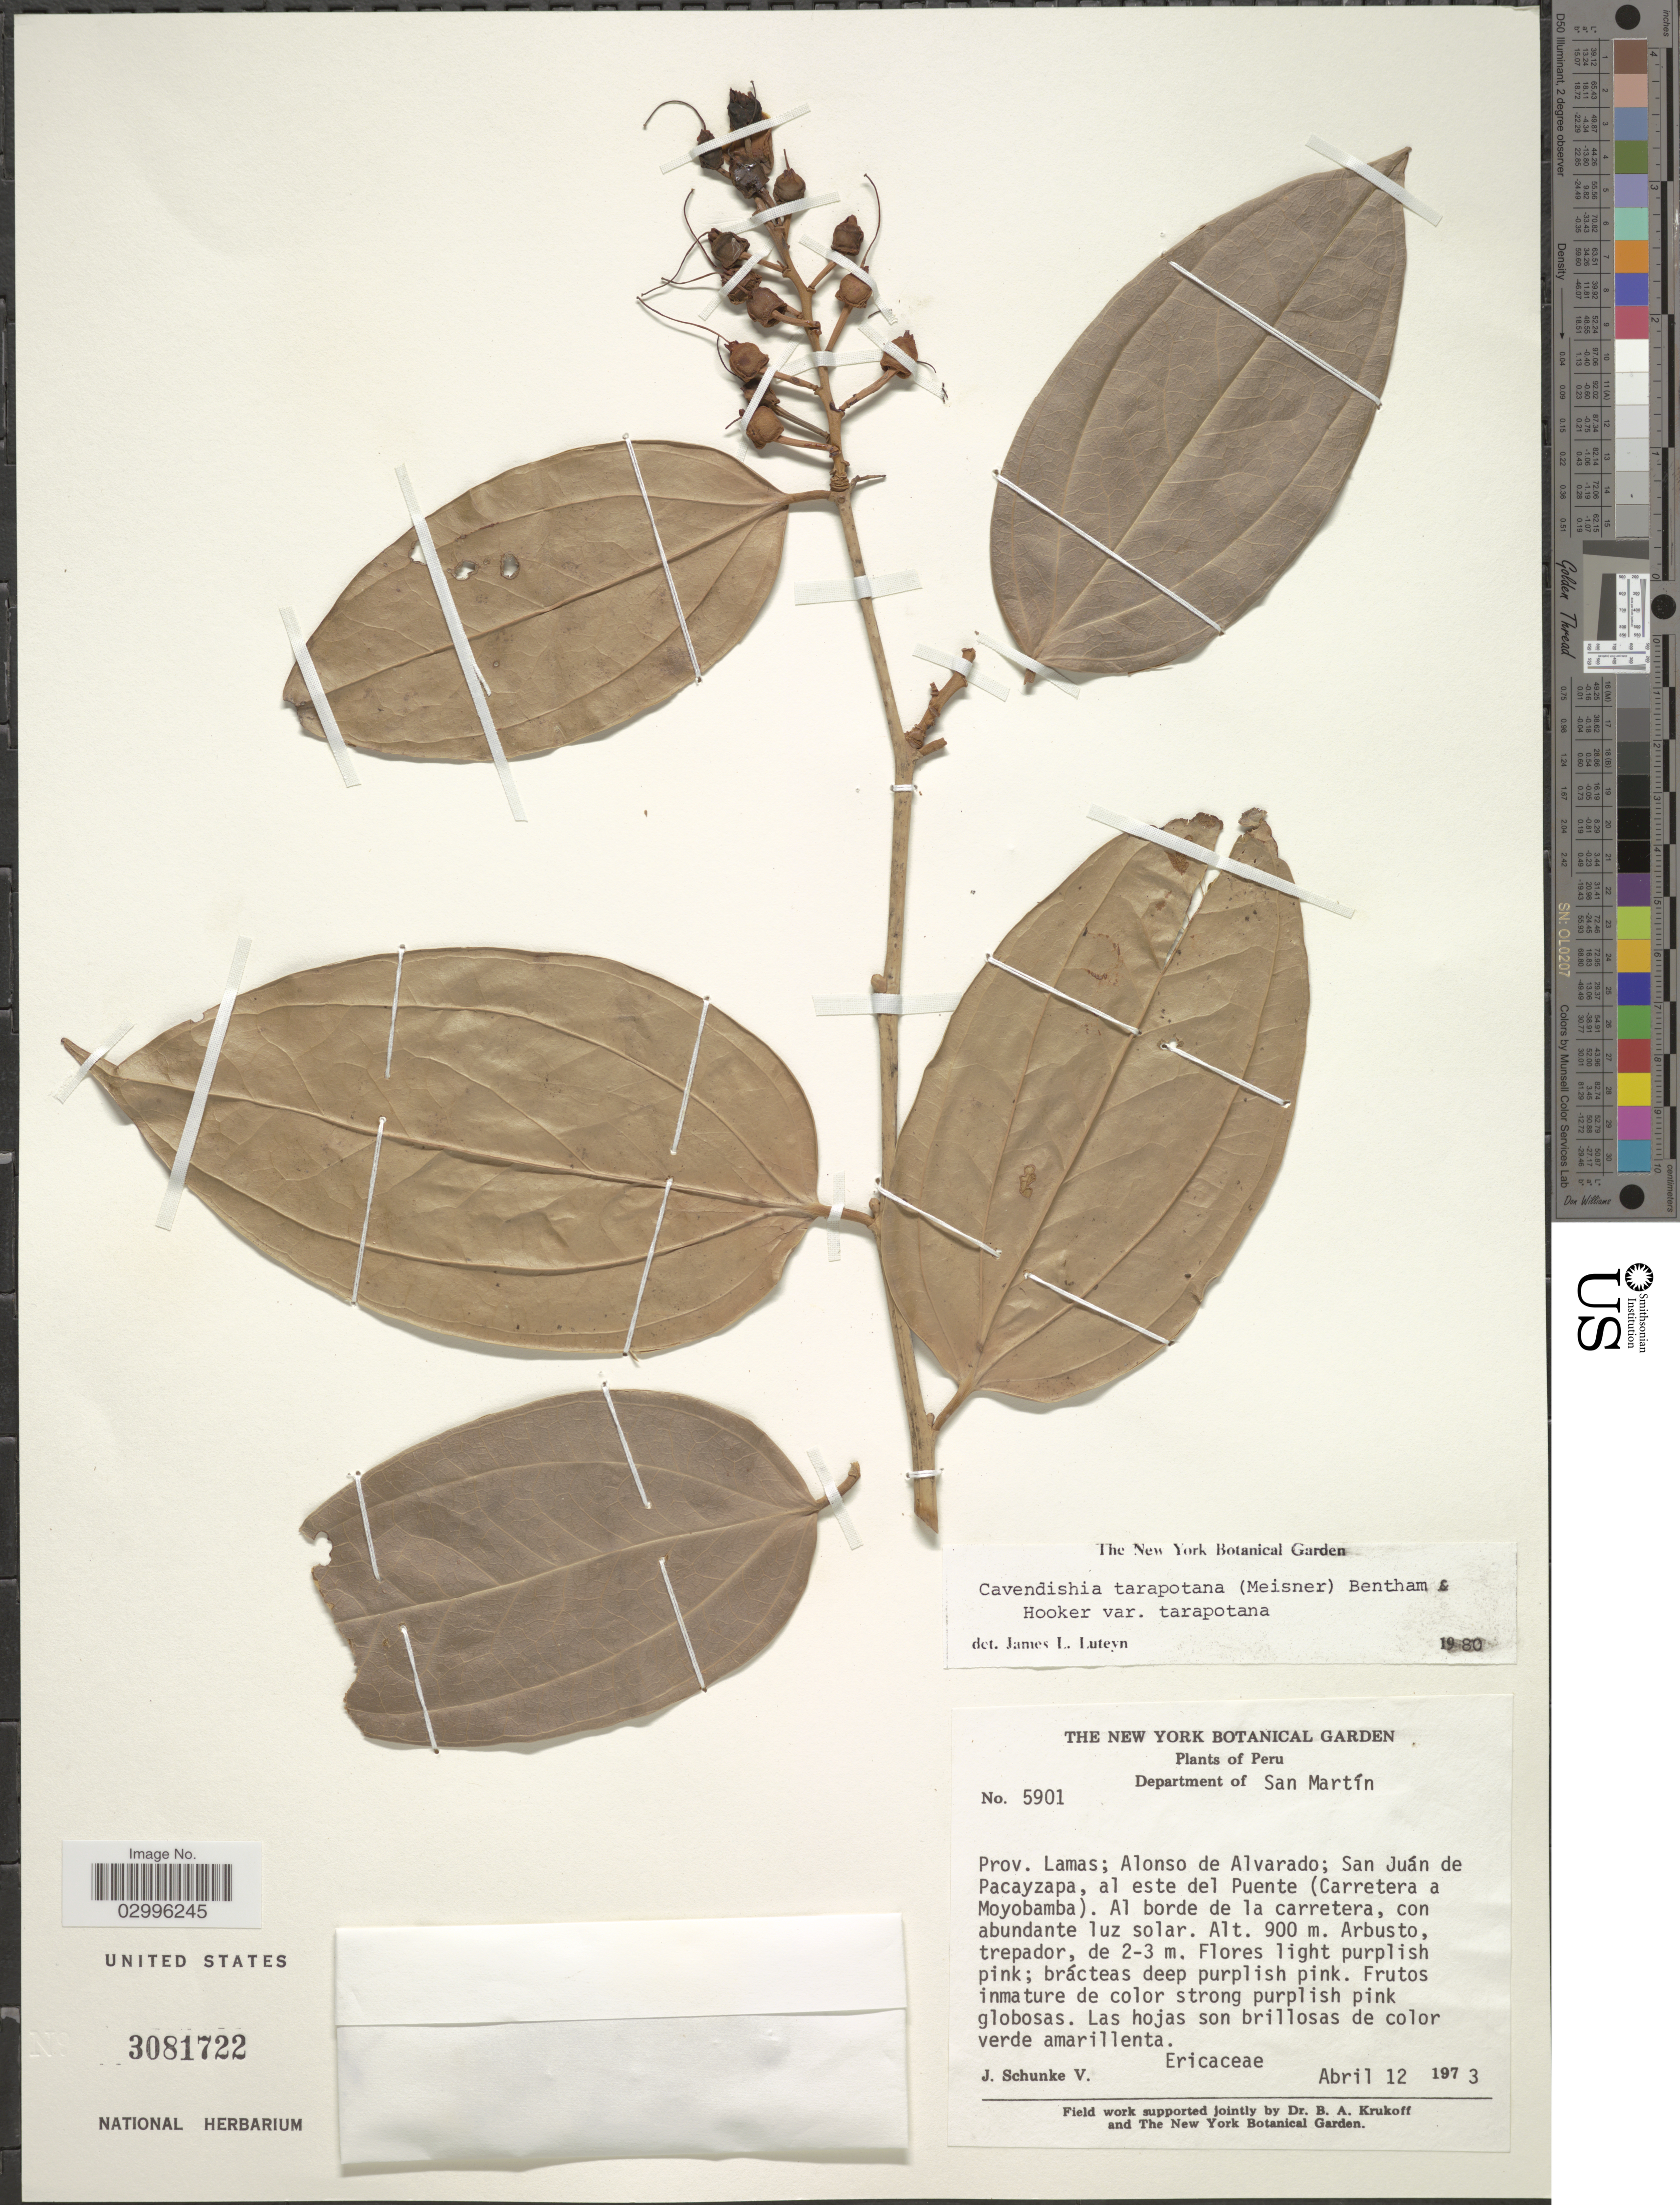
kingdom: Plantae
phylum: Tracheophyta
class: Magnoliopsida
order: Ericales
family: Ericaceae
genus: Cavendishia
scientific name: Cavendishia tarapotana var. tarapotana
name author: (Meisn.) Benth. & Hook.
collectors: J. Schunke Vigo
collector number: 5901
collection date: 1973-04-12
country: Peru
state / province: San Martín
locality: Department of San Martín. Prov. Lamas; Alonso de Alvarado; San Juán de Pacayzapa, al este del Puente (Carretera a Moyobamba). Al borde de la carretera, con abundante luz solar.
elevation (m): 900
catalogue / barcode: US 3081722